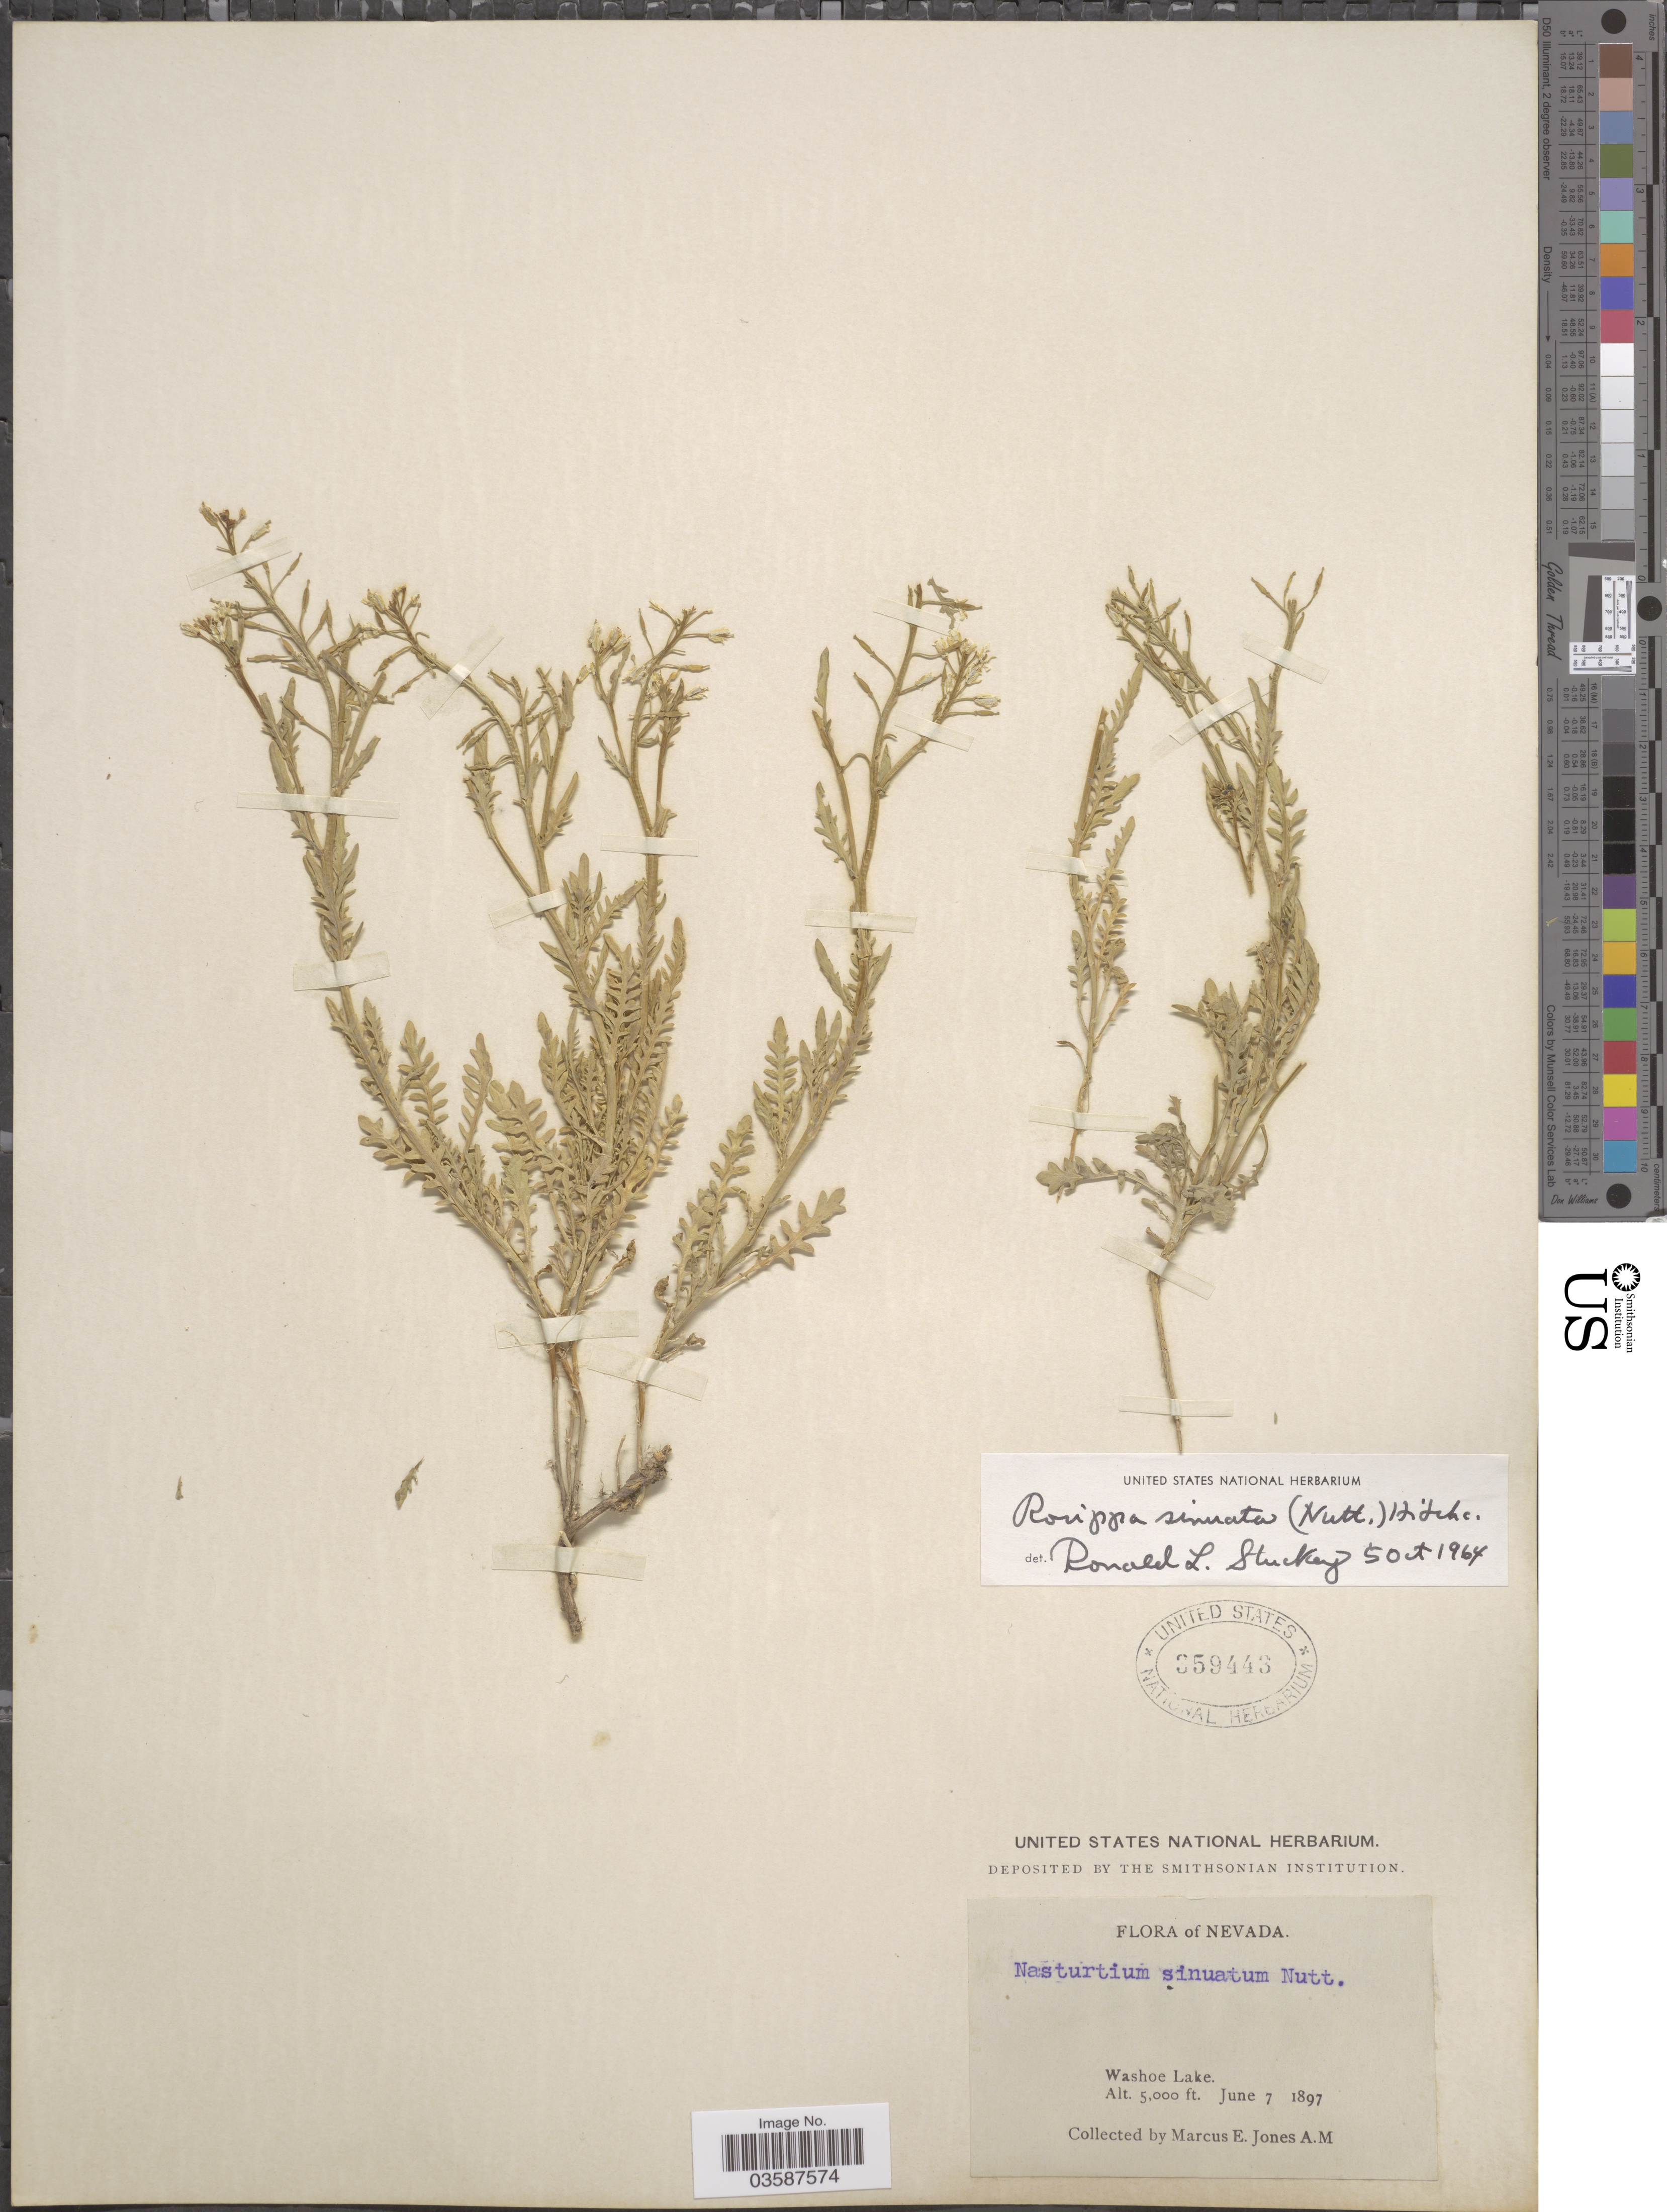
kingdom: Plantae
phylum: Tracheophyta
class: Magnoliopsida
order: Brassicales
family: Brassicaceae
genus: Rorippa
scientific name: Rorippa sinuata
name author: (Nutt.) Hitchc.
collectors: M. E. Jones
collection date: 1897-06-07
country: United States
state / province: Nevada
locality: Washoe Lake.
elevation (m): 1524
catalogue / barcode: US 359443